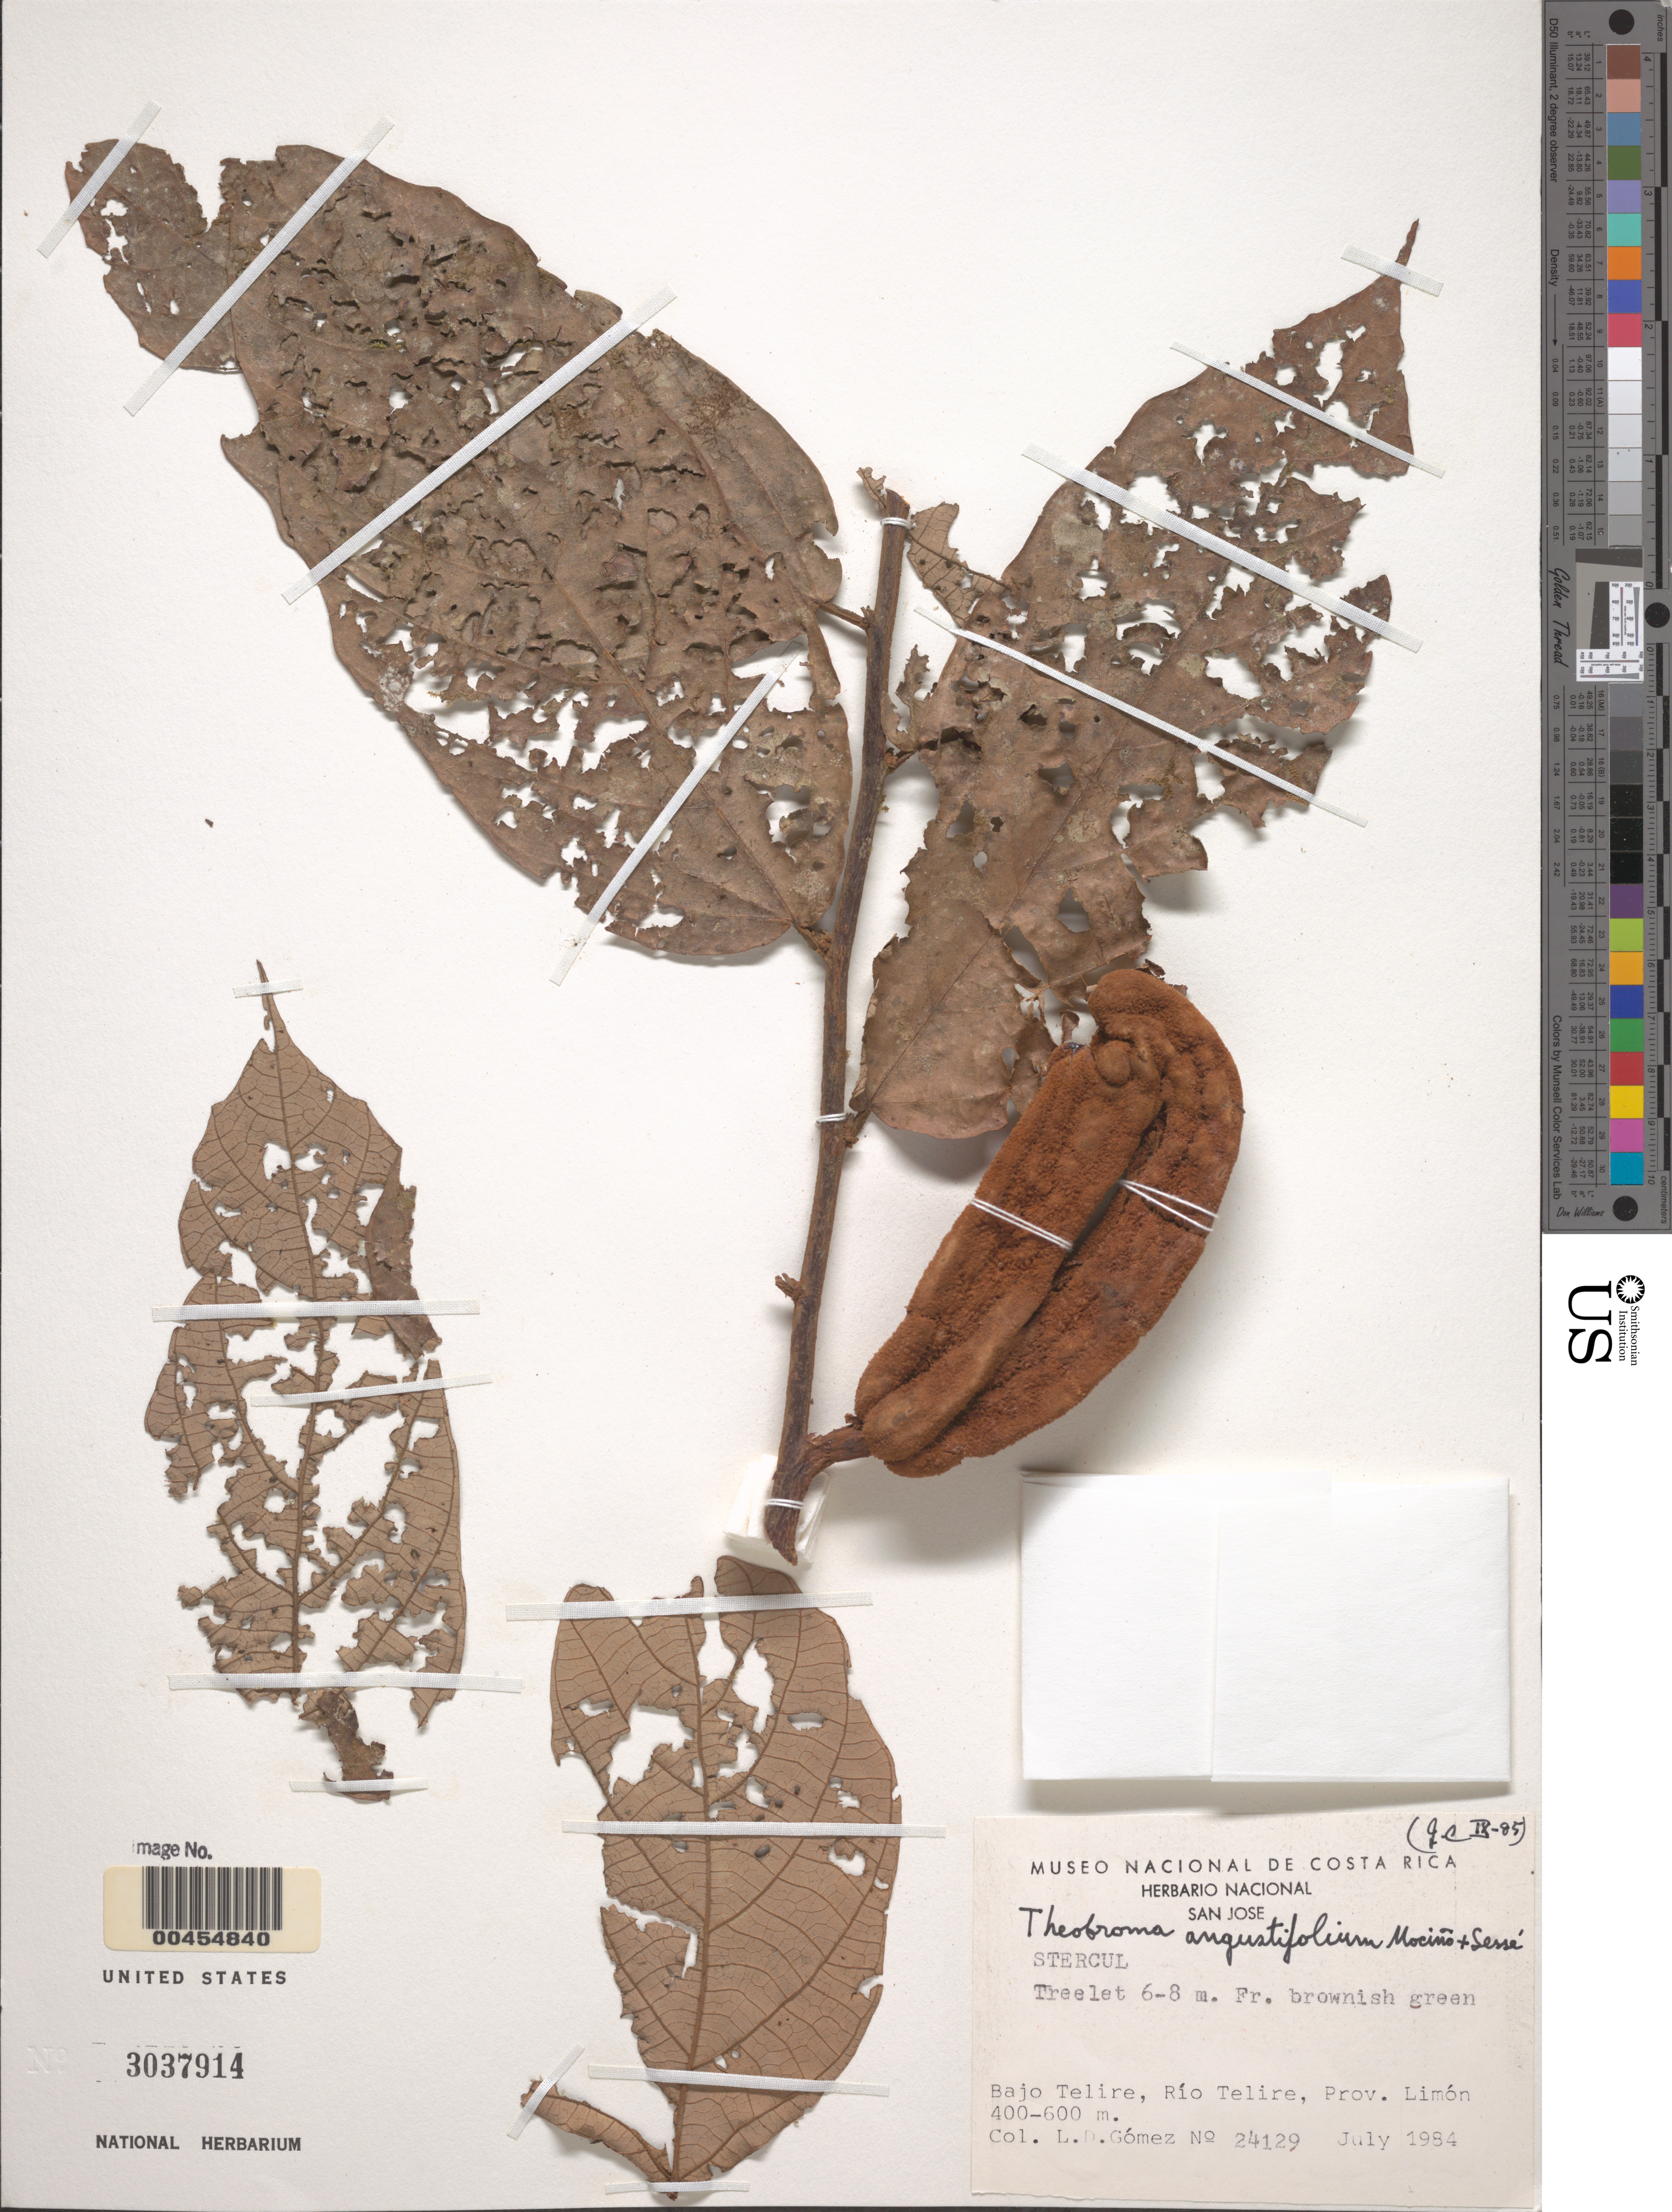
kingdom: Plantae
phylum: Tracheophyta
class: Magnoliopsida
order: Malvales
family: Malvaceae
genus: Theobroma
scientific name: Theobroma angustifolium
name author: DC.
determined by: Dorr, Laurence J., Curator (BOT), Smithsonian Institution - National Museum of Natural History (UNITED STATES)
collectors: L. D. Gómez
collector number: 24129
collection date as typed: Jul 1984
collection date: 1984-07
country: Costa Rica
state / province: Limón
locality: Bajo Telire, Río Telire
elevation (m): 400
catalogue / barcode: US 3037914